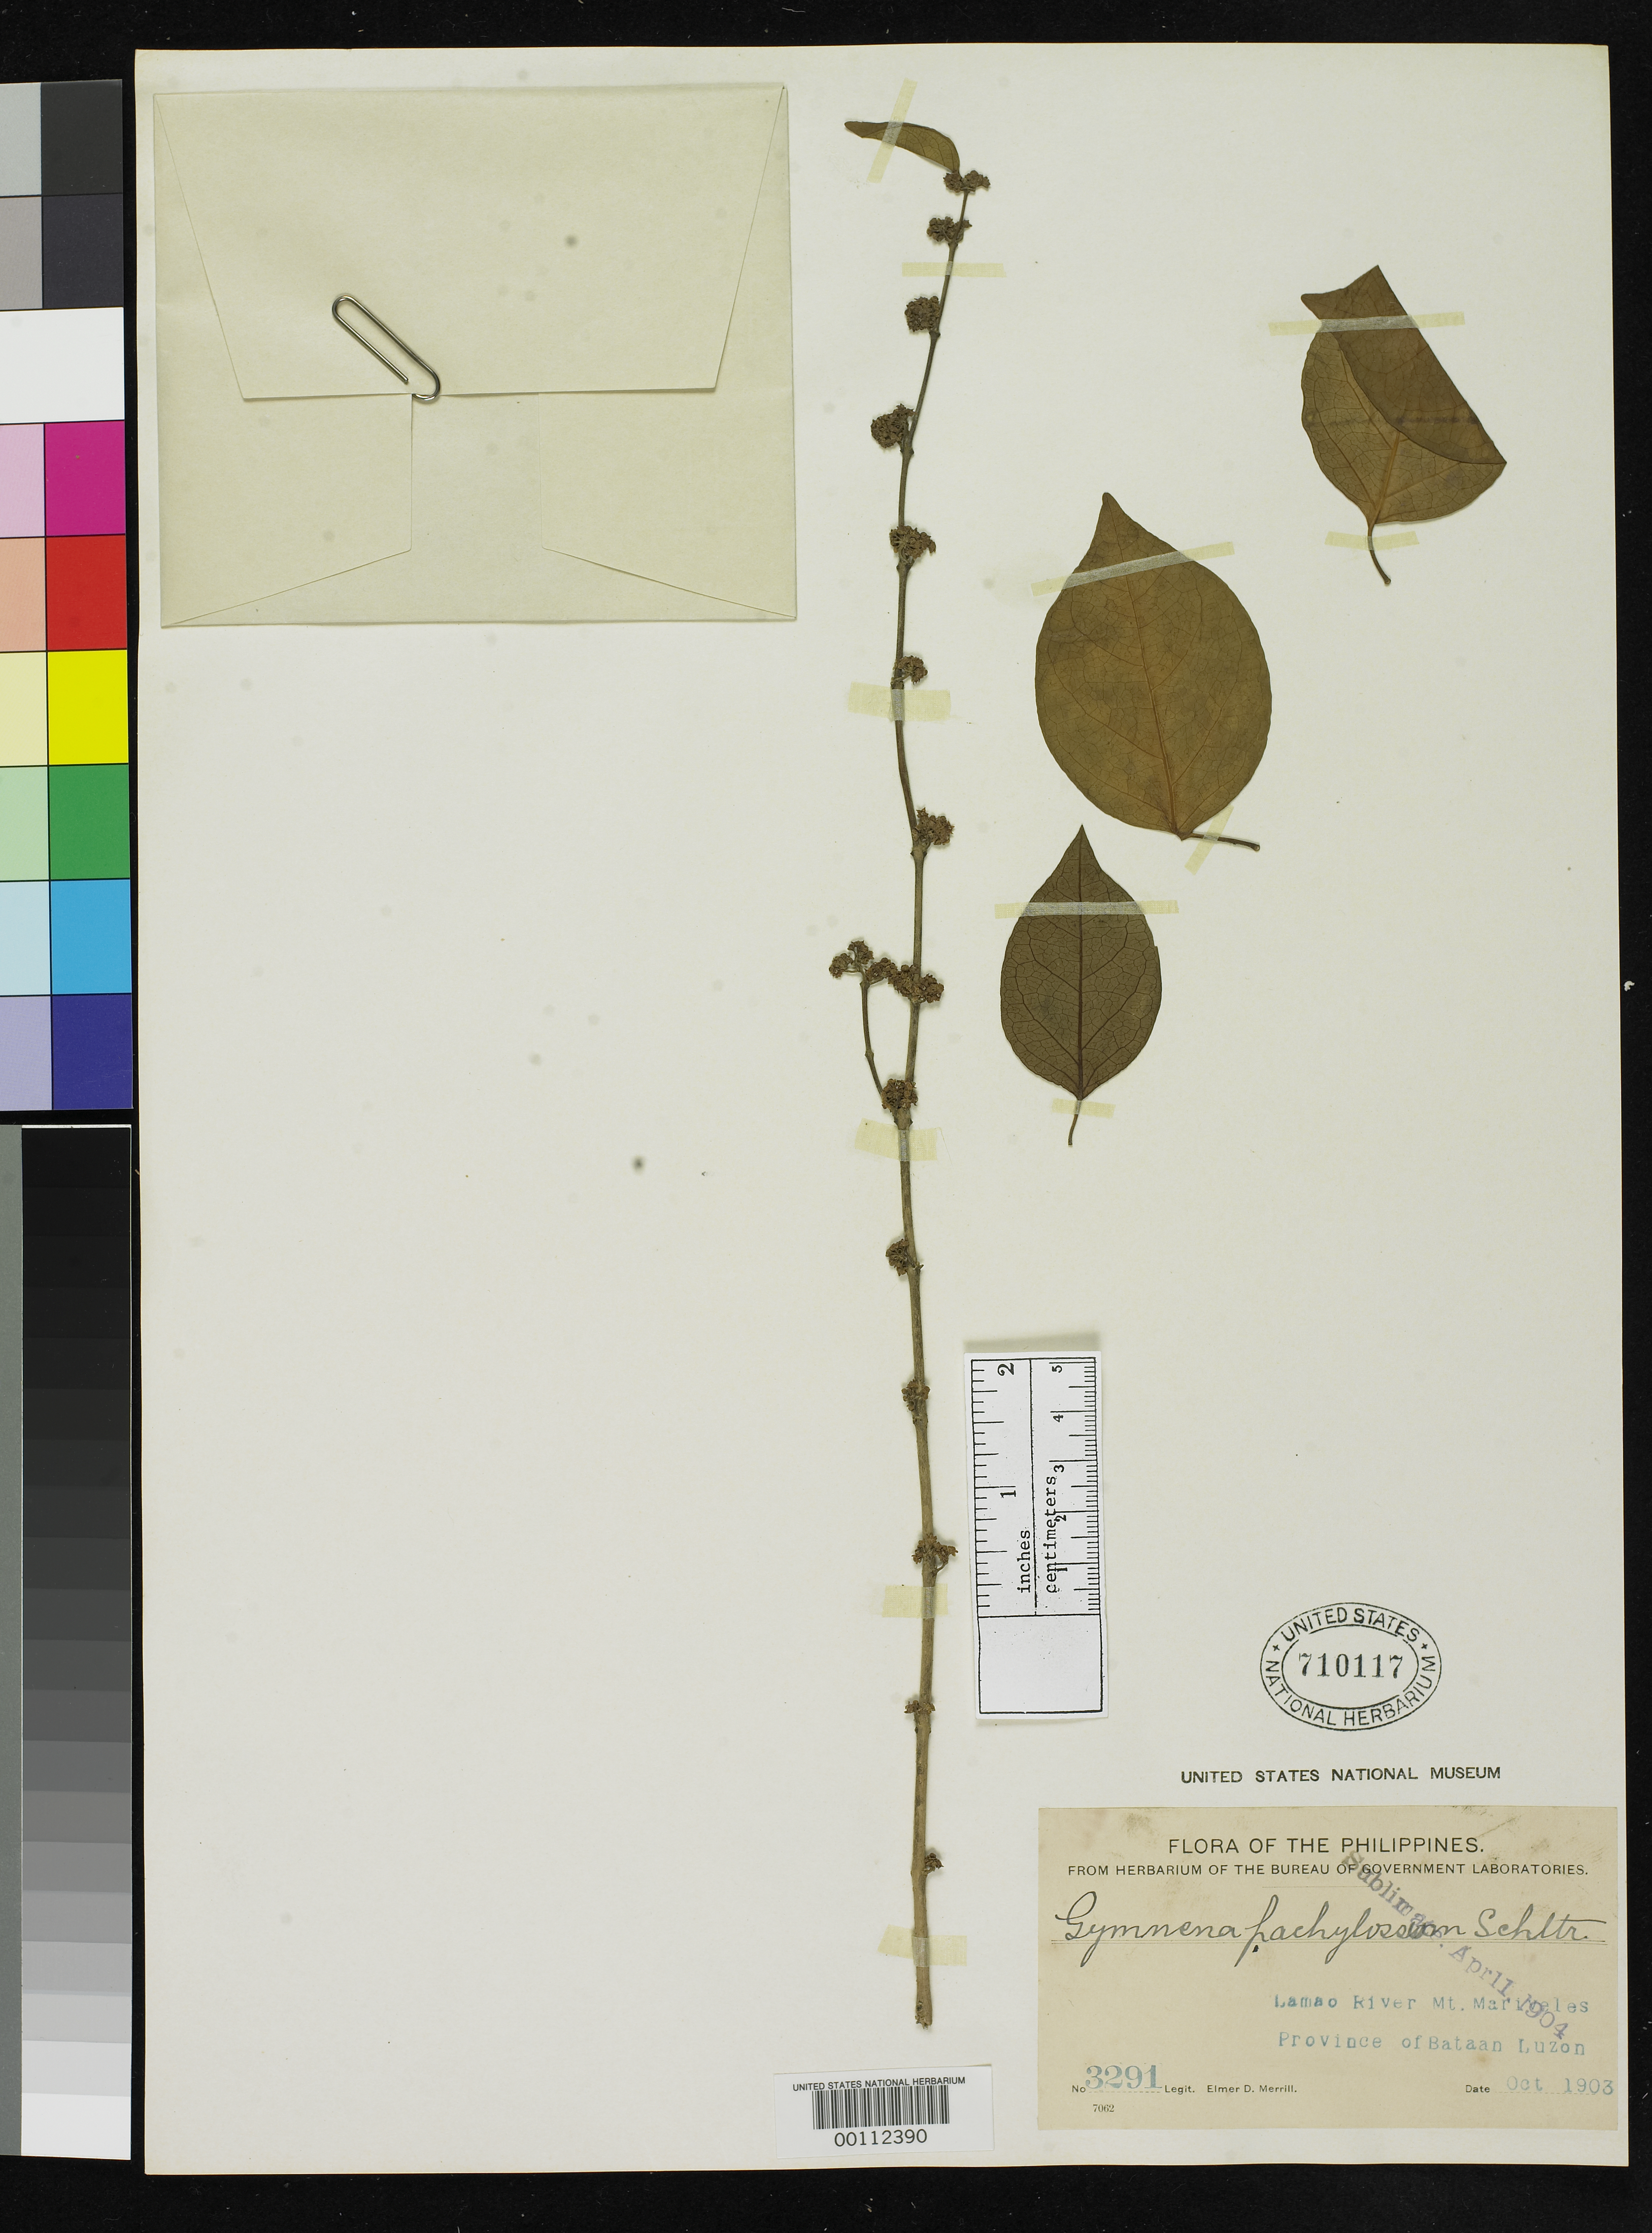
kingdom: Plantae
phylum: Tracheophyta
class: Magnoliopsida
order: Gentianales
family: Apocynaceae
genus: Gymnema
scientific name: Gymnema pachyglossum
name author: Schltr.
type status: Syntype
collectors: E. D. Merrill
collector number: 3291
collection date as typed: Oct 1903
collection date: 1903-10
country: Philippines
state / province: Central Luzon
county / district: Bataan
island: Luzon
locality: Lamao River, Mt Mariveles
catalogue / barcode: US 710117